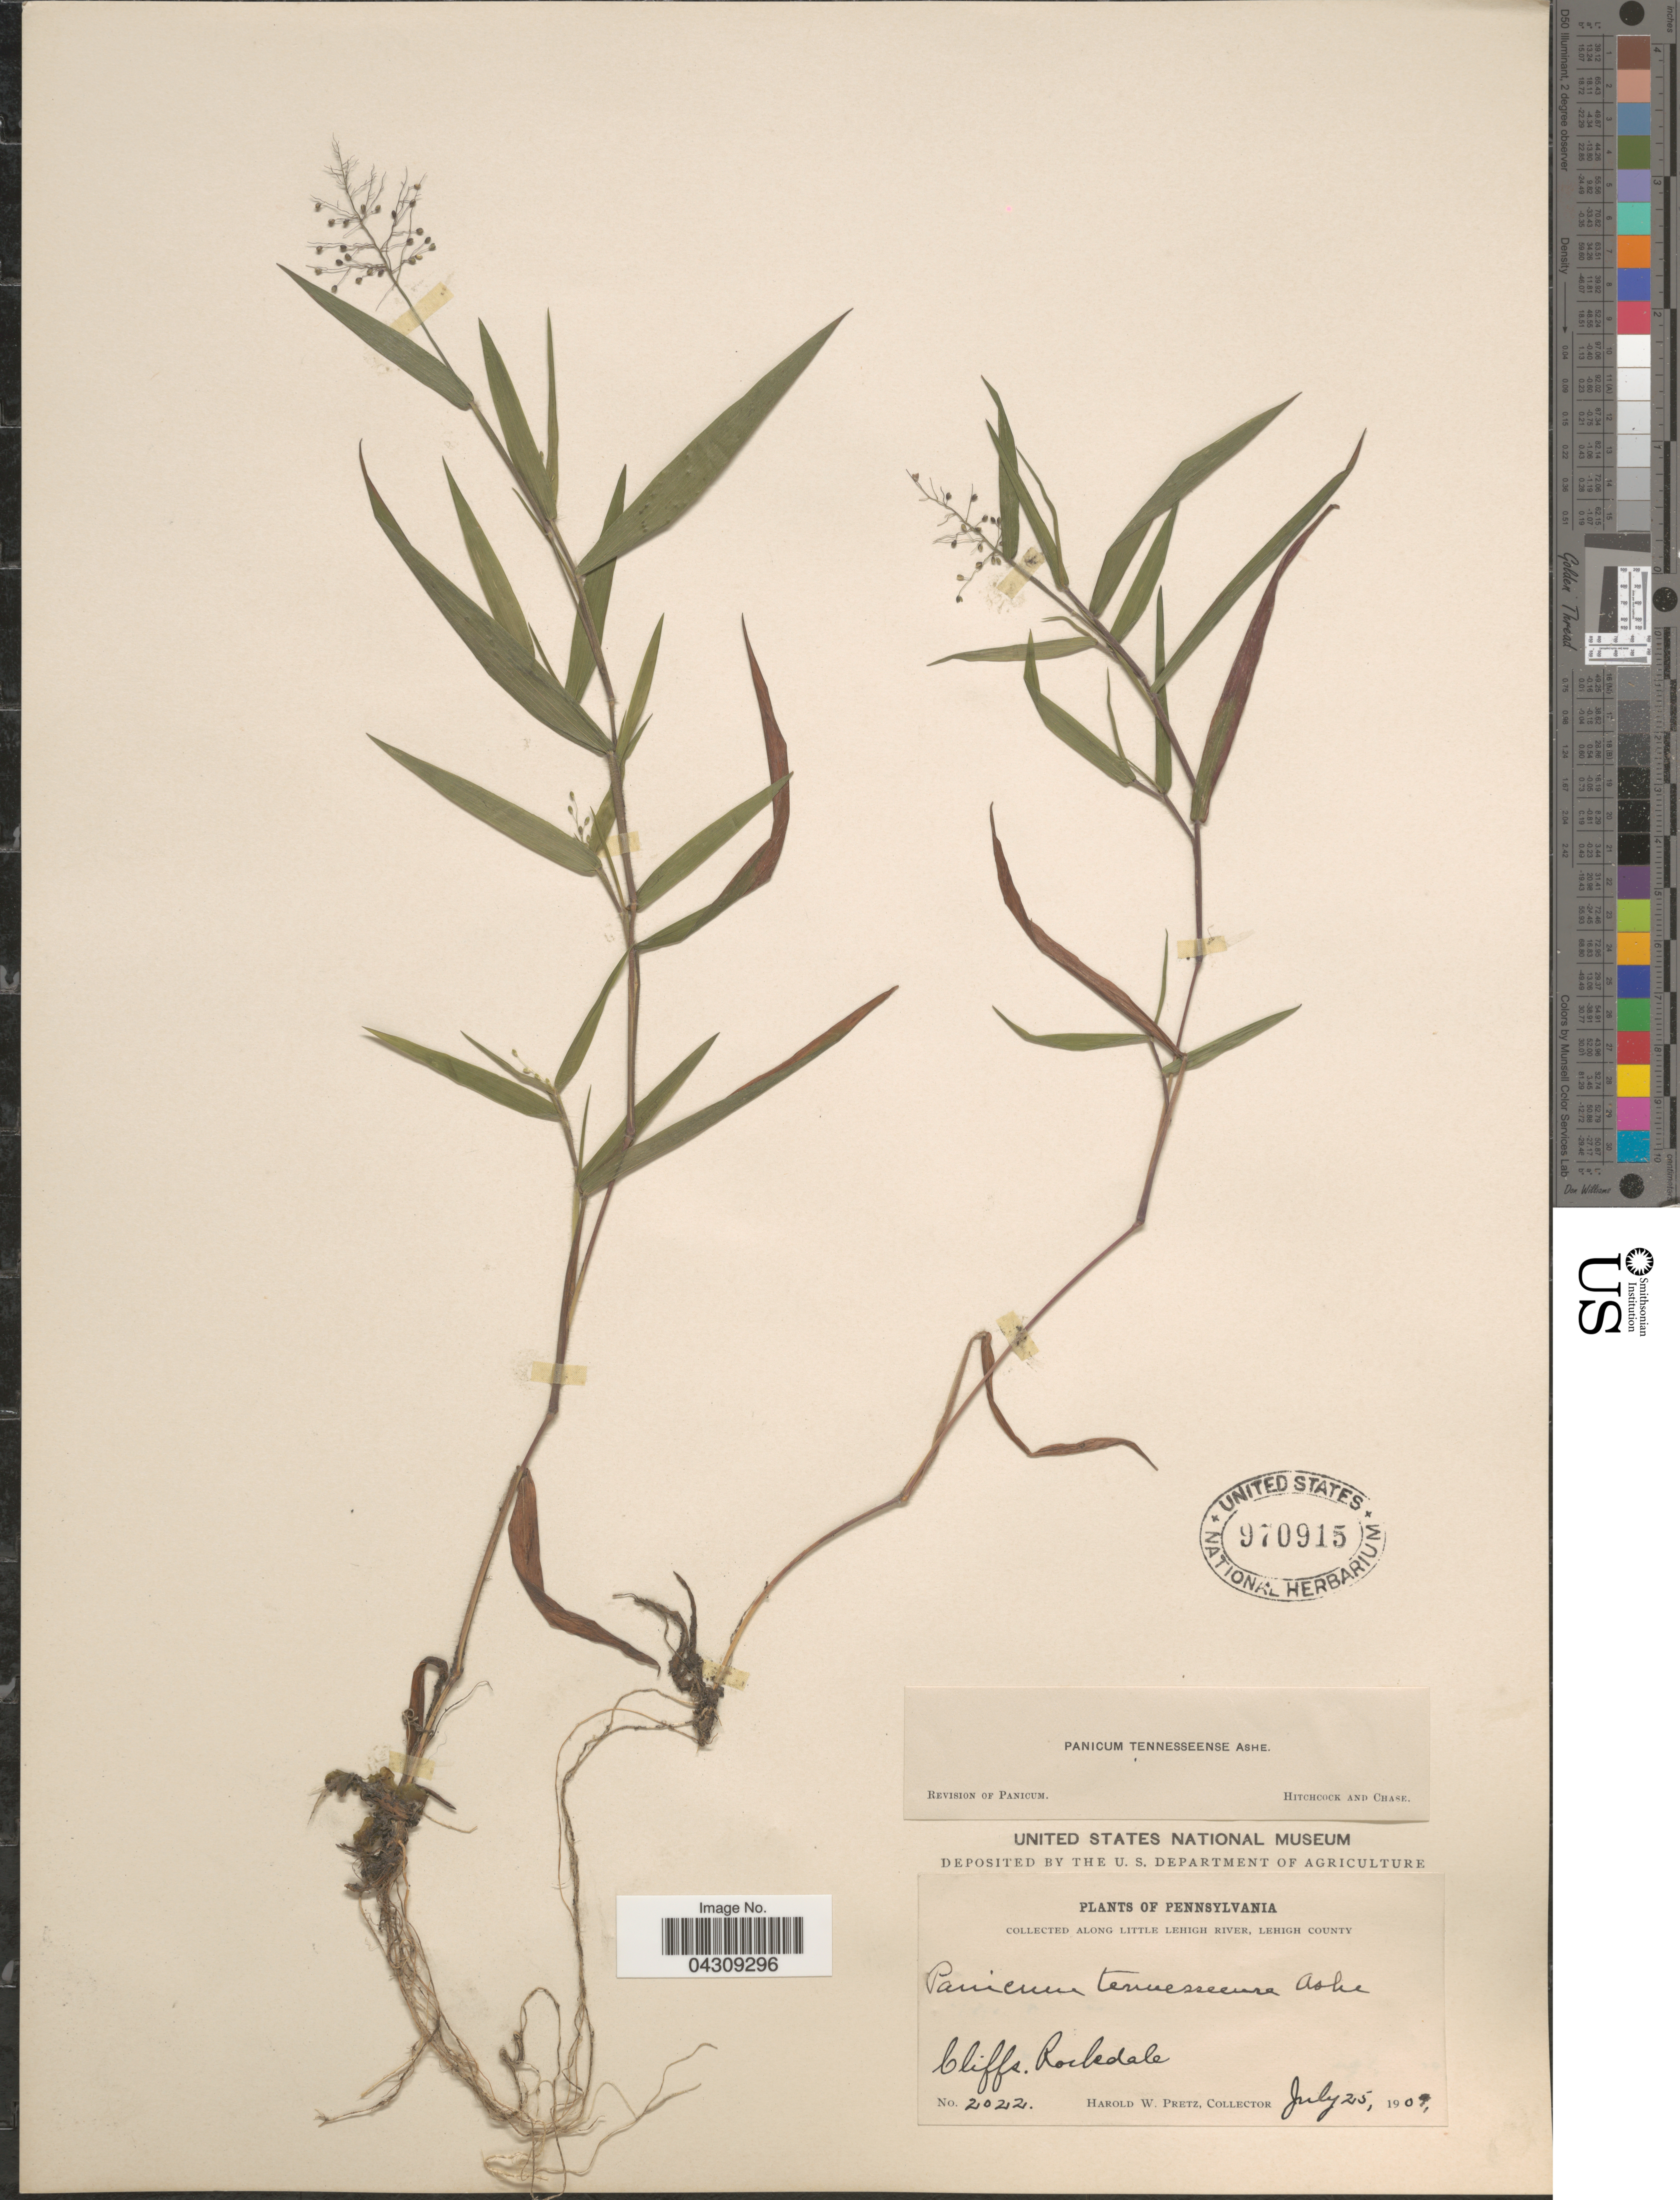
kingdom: Plantae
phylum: Tracheophyta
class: Liliopsida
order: Poales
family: Poaceae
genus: Dichanthelium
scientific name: Dichanthelium acuminatum var. acuminatum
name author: (Sw.) Gould & C.A. Clark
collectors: H. W. Pretz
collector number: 2022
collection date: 1909-07-25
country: United States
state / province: Pennsylvania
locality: Along Little Lehigh River, Lehigh County. Cliffs. Rockdale.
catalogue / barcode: US 970915